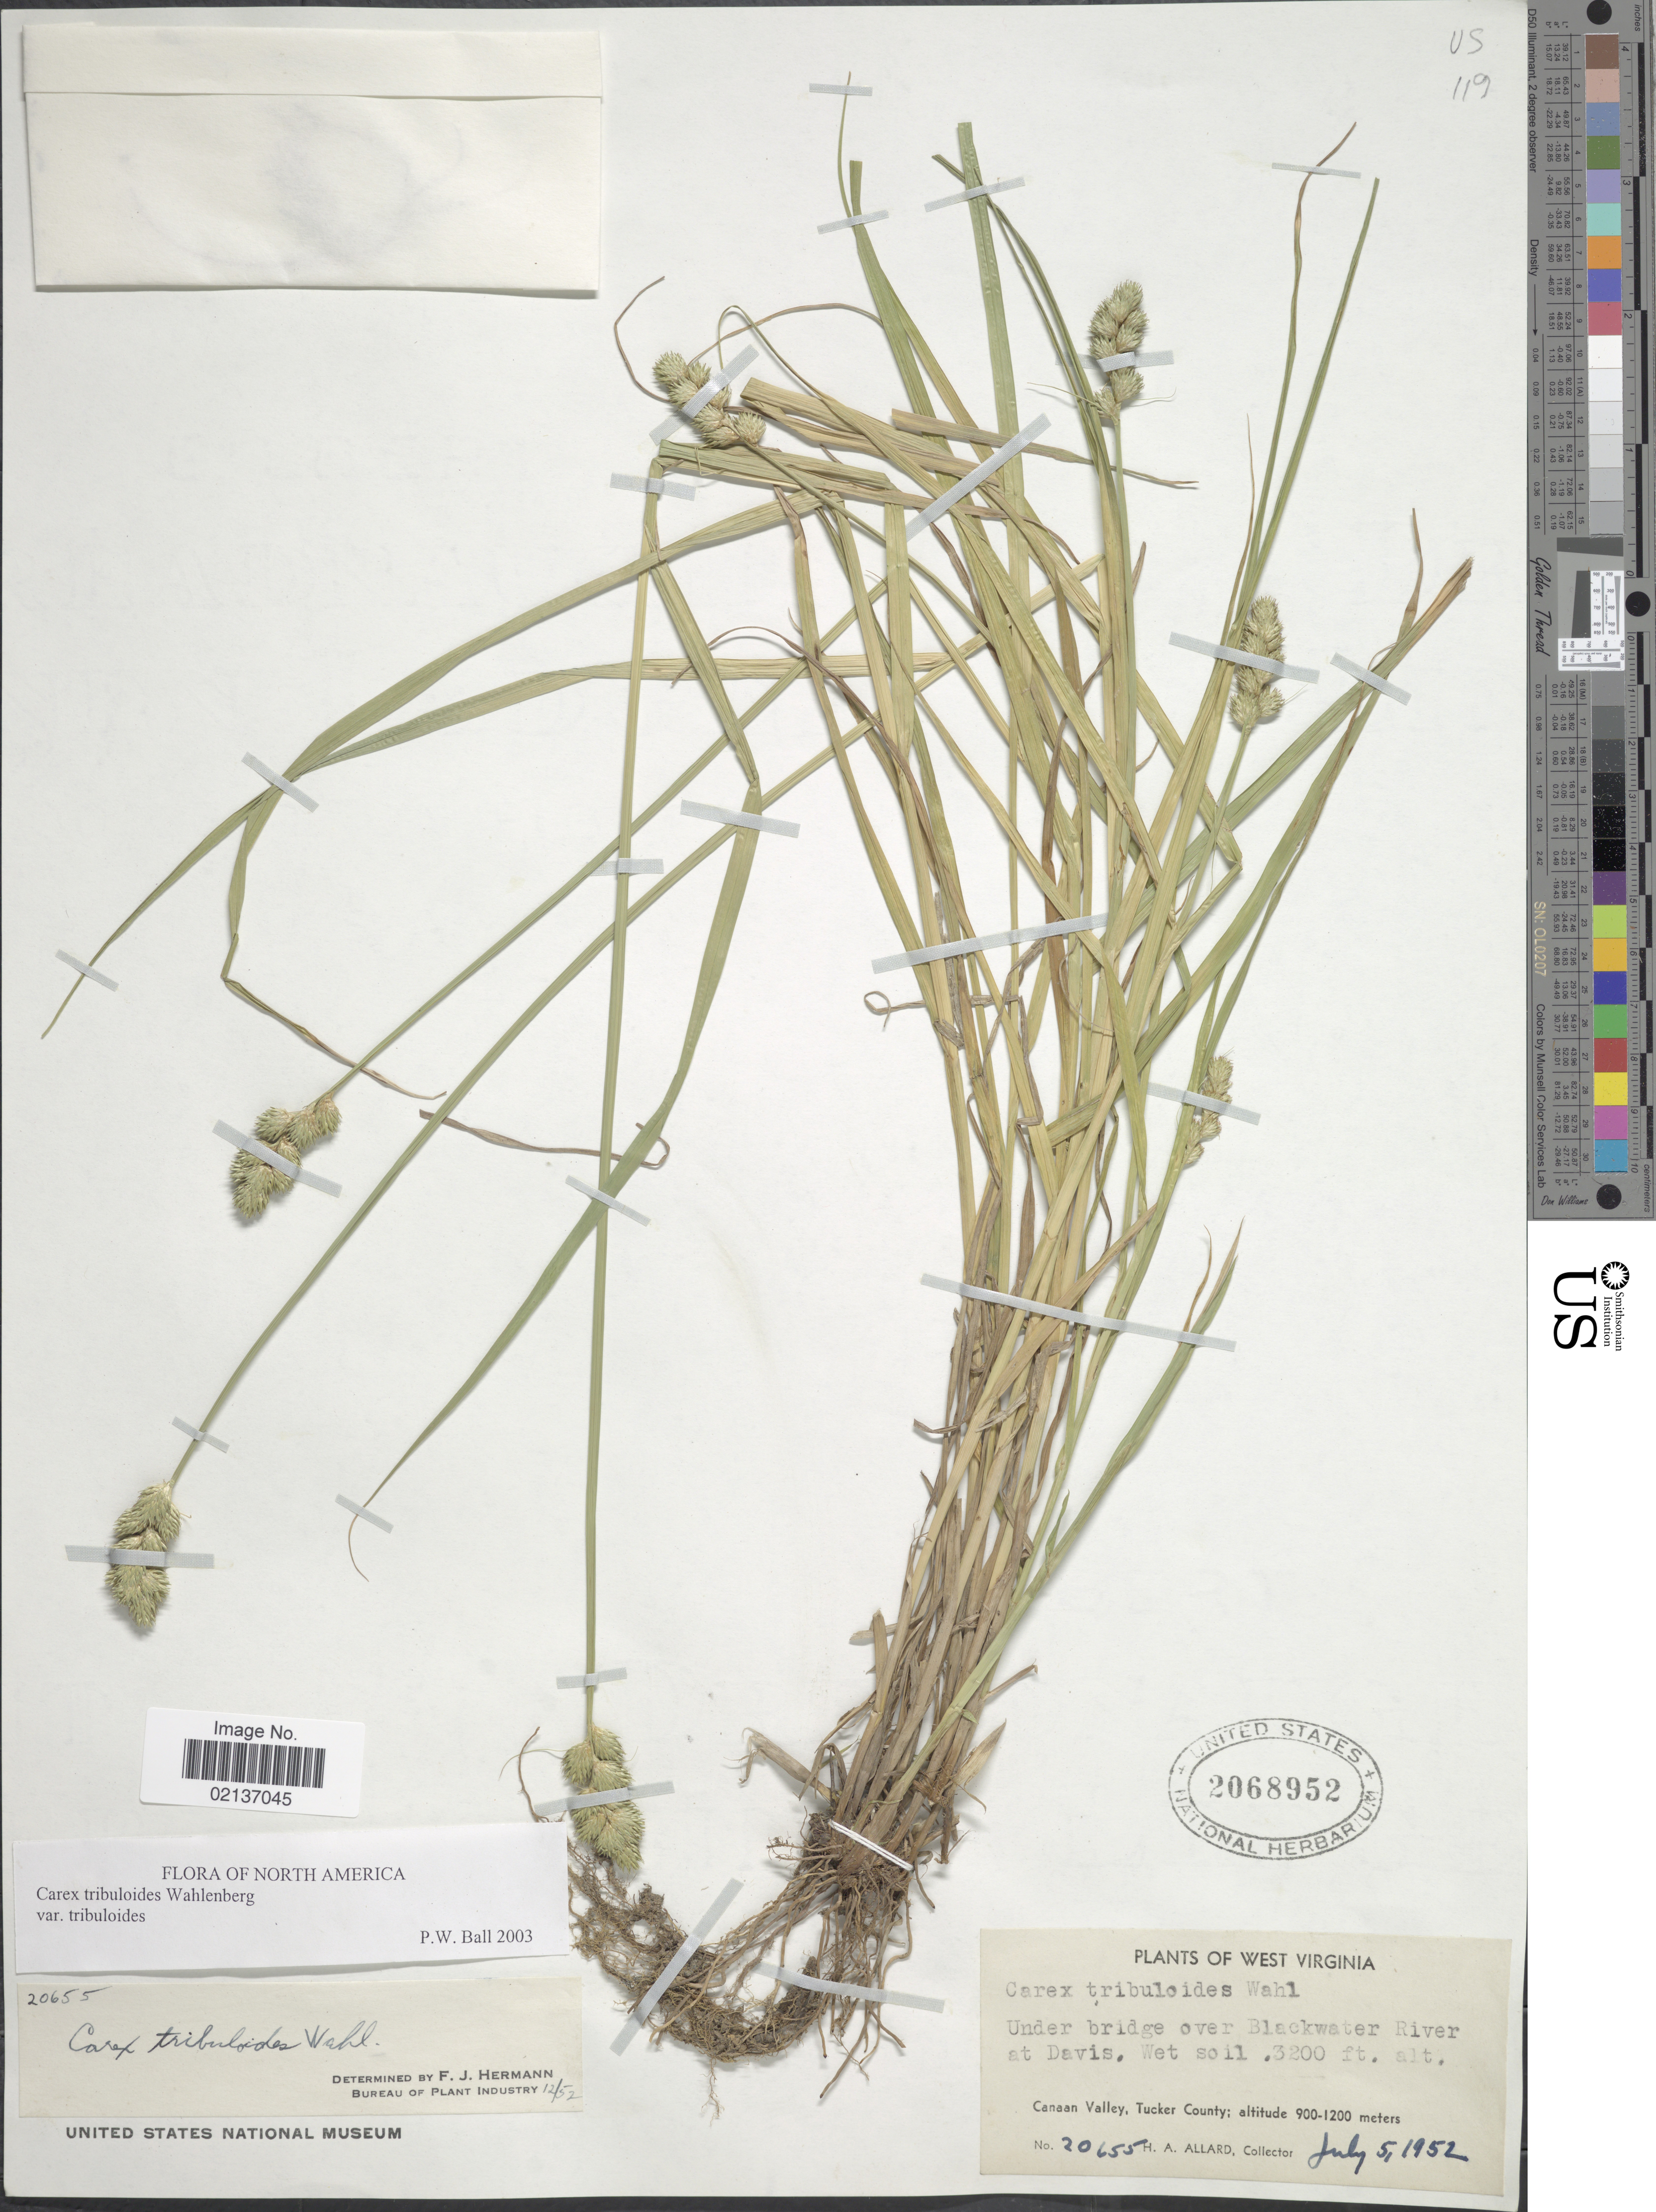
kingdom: Plantae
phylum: Tracheophyta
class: Liliopsida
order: Poales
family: Cyperaceae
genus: Carex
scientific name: Carex tribuloides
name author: Wahlenb.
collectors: H. A. Allard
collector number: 20655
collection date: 1952-07-05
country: United States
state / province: West Virginia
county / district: Tucker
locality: Over Blackwater River at Davis, Canaan Valley, Tucker County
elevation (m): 975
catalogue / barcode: US 2068952